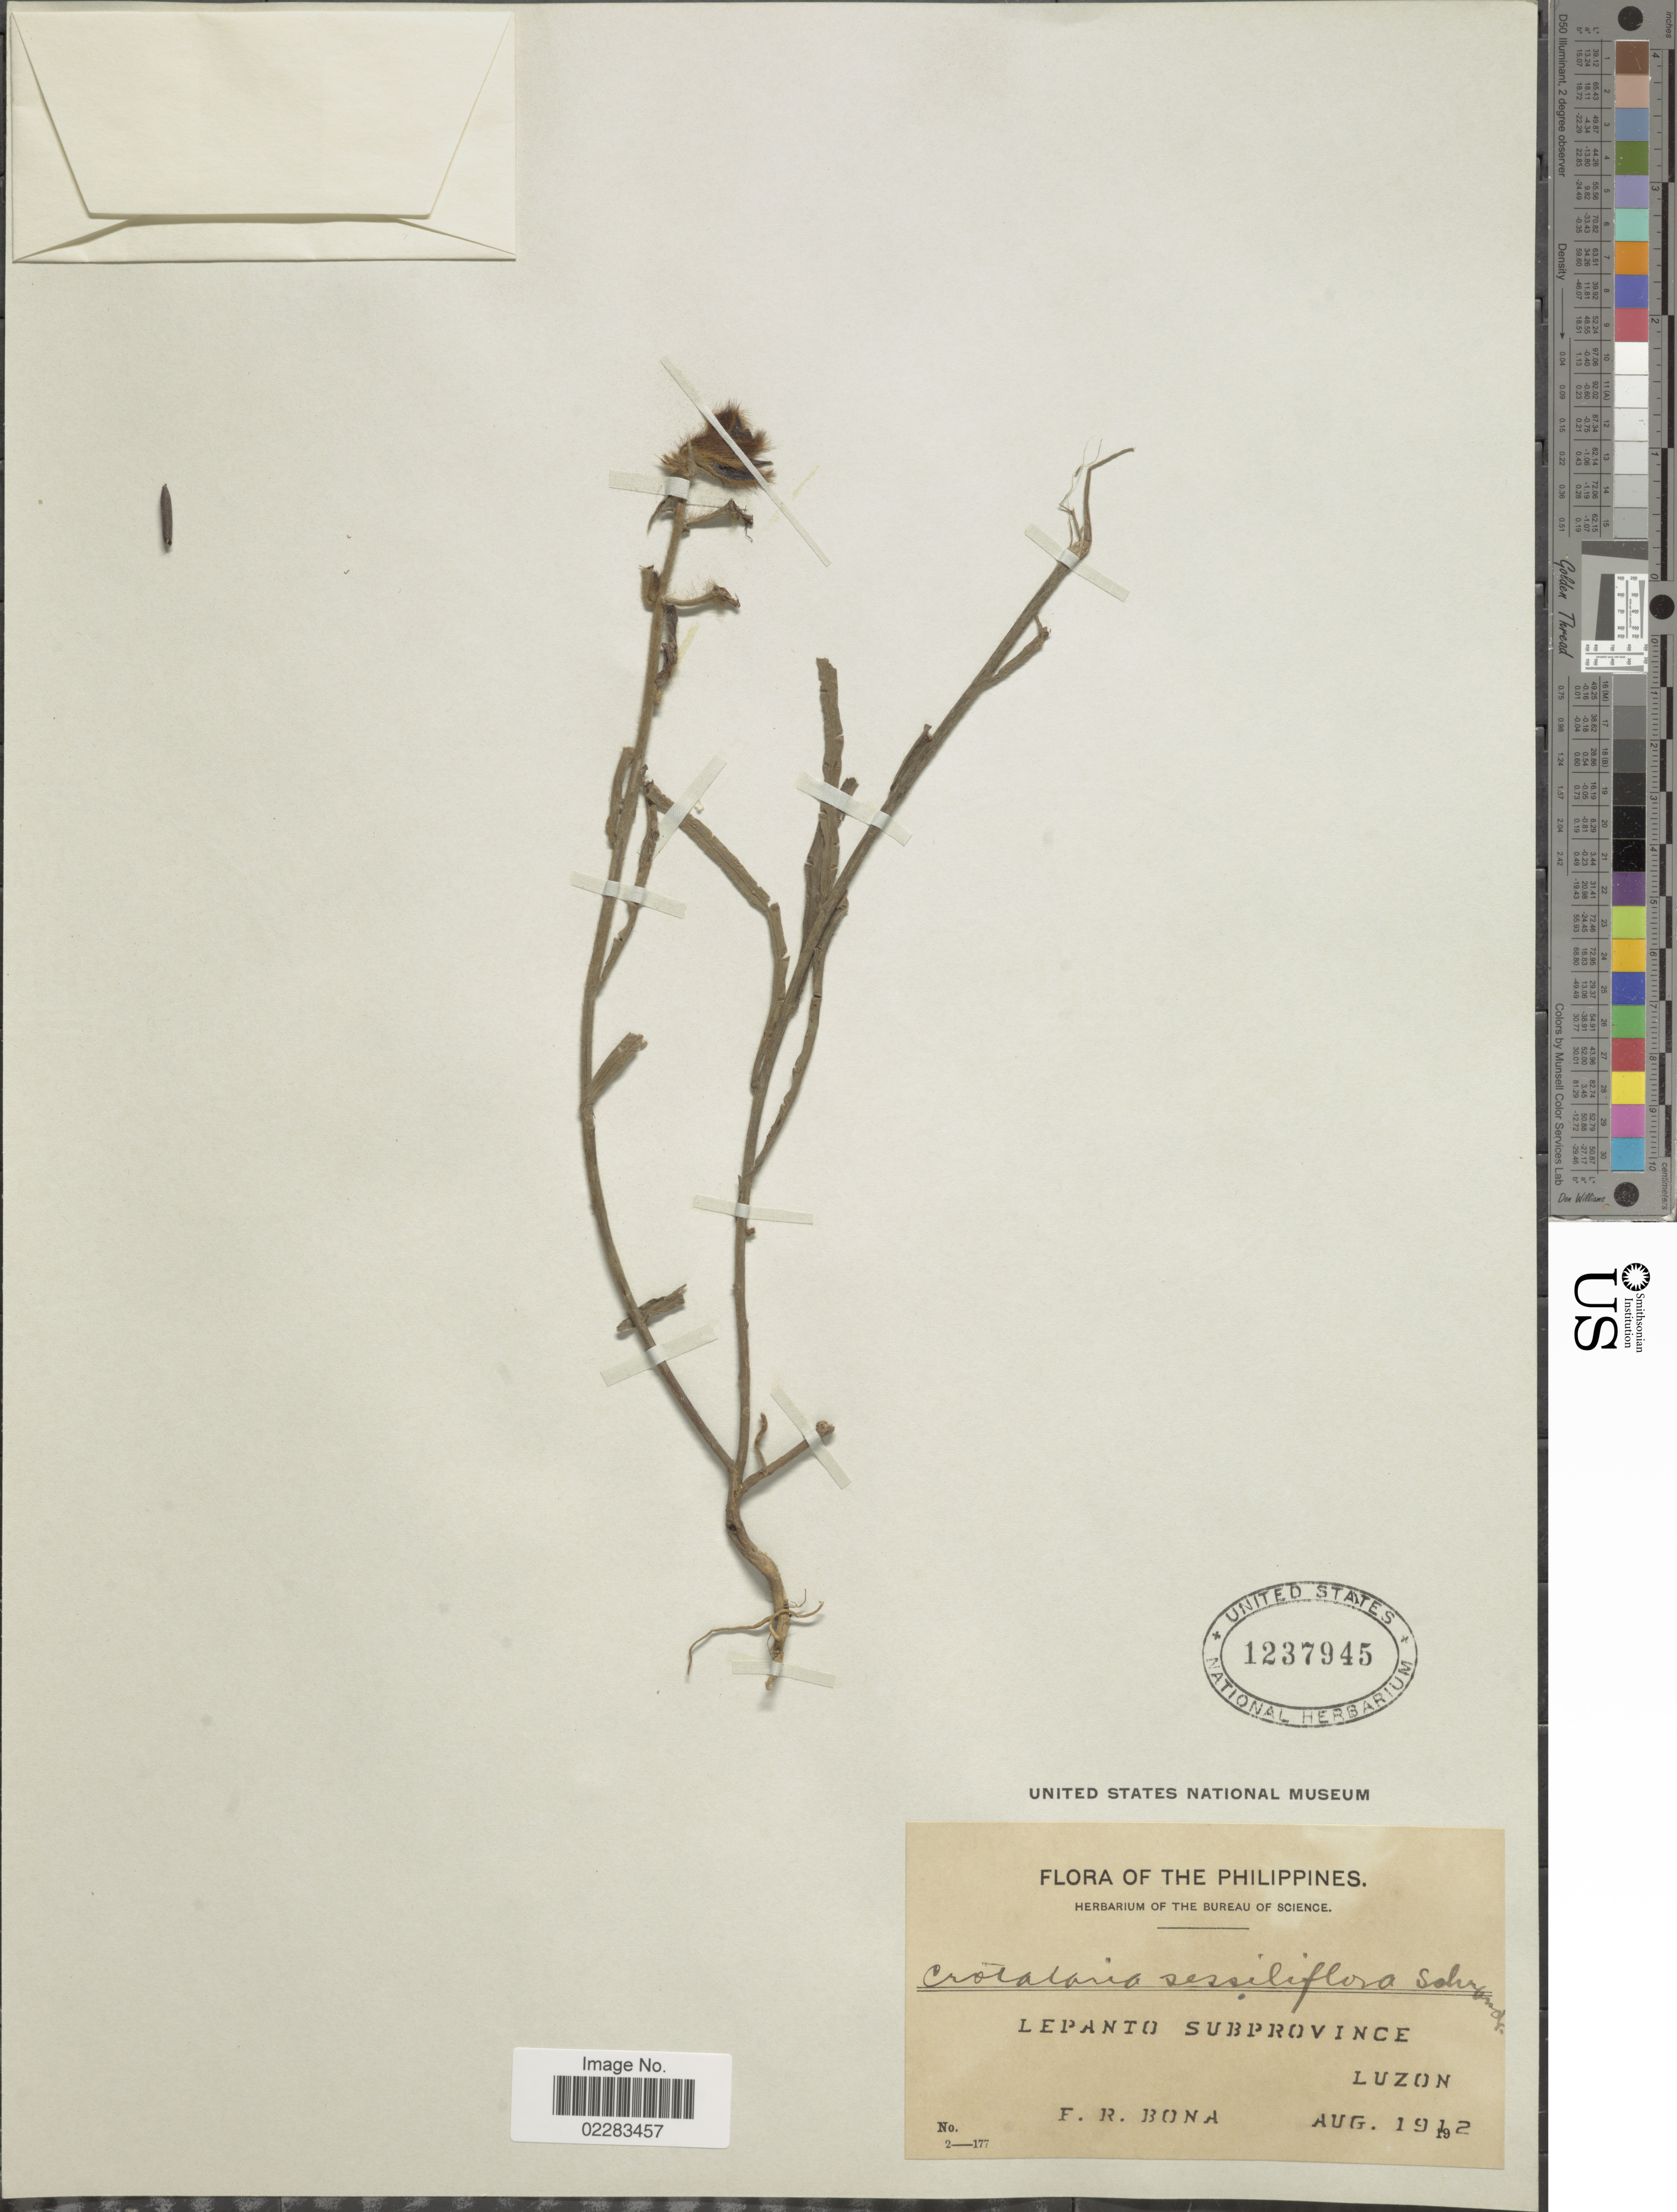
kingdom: Plantae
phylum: Tracheophyta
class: Magnoliopsida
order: Fabales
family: Fabaceae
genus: Crotalaria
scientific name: Crotalaria sessilifolia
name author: L.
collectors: F. Bona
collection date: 1912-08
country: Philippines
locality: Lepanto Subprovince, Luzon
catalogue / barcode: US 1237945